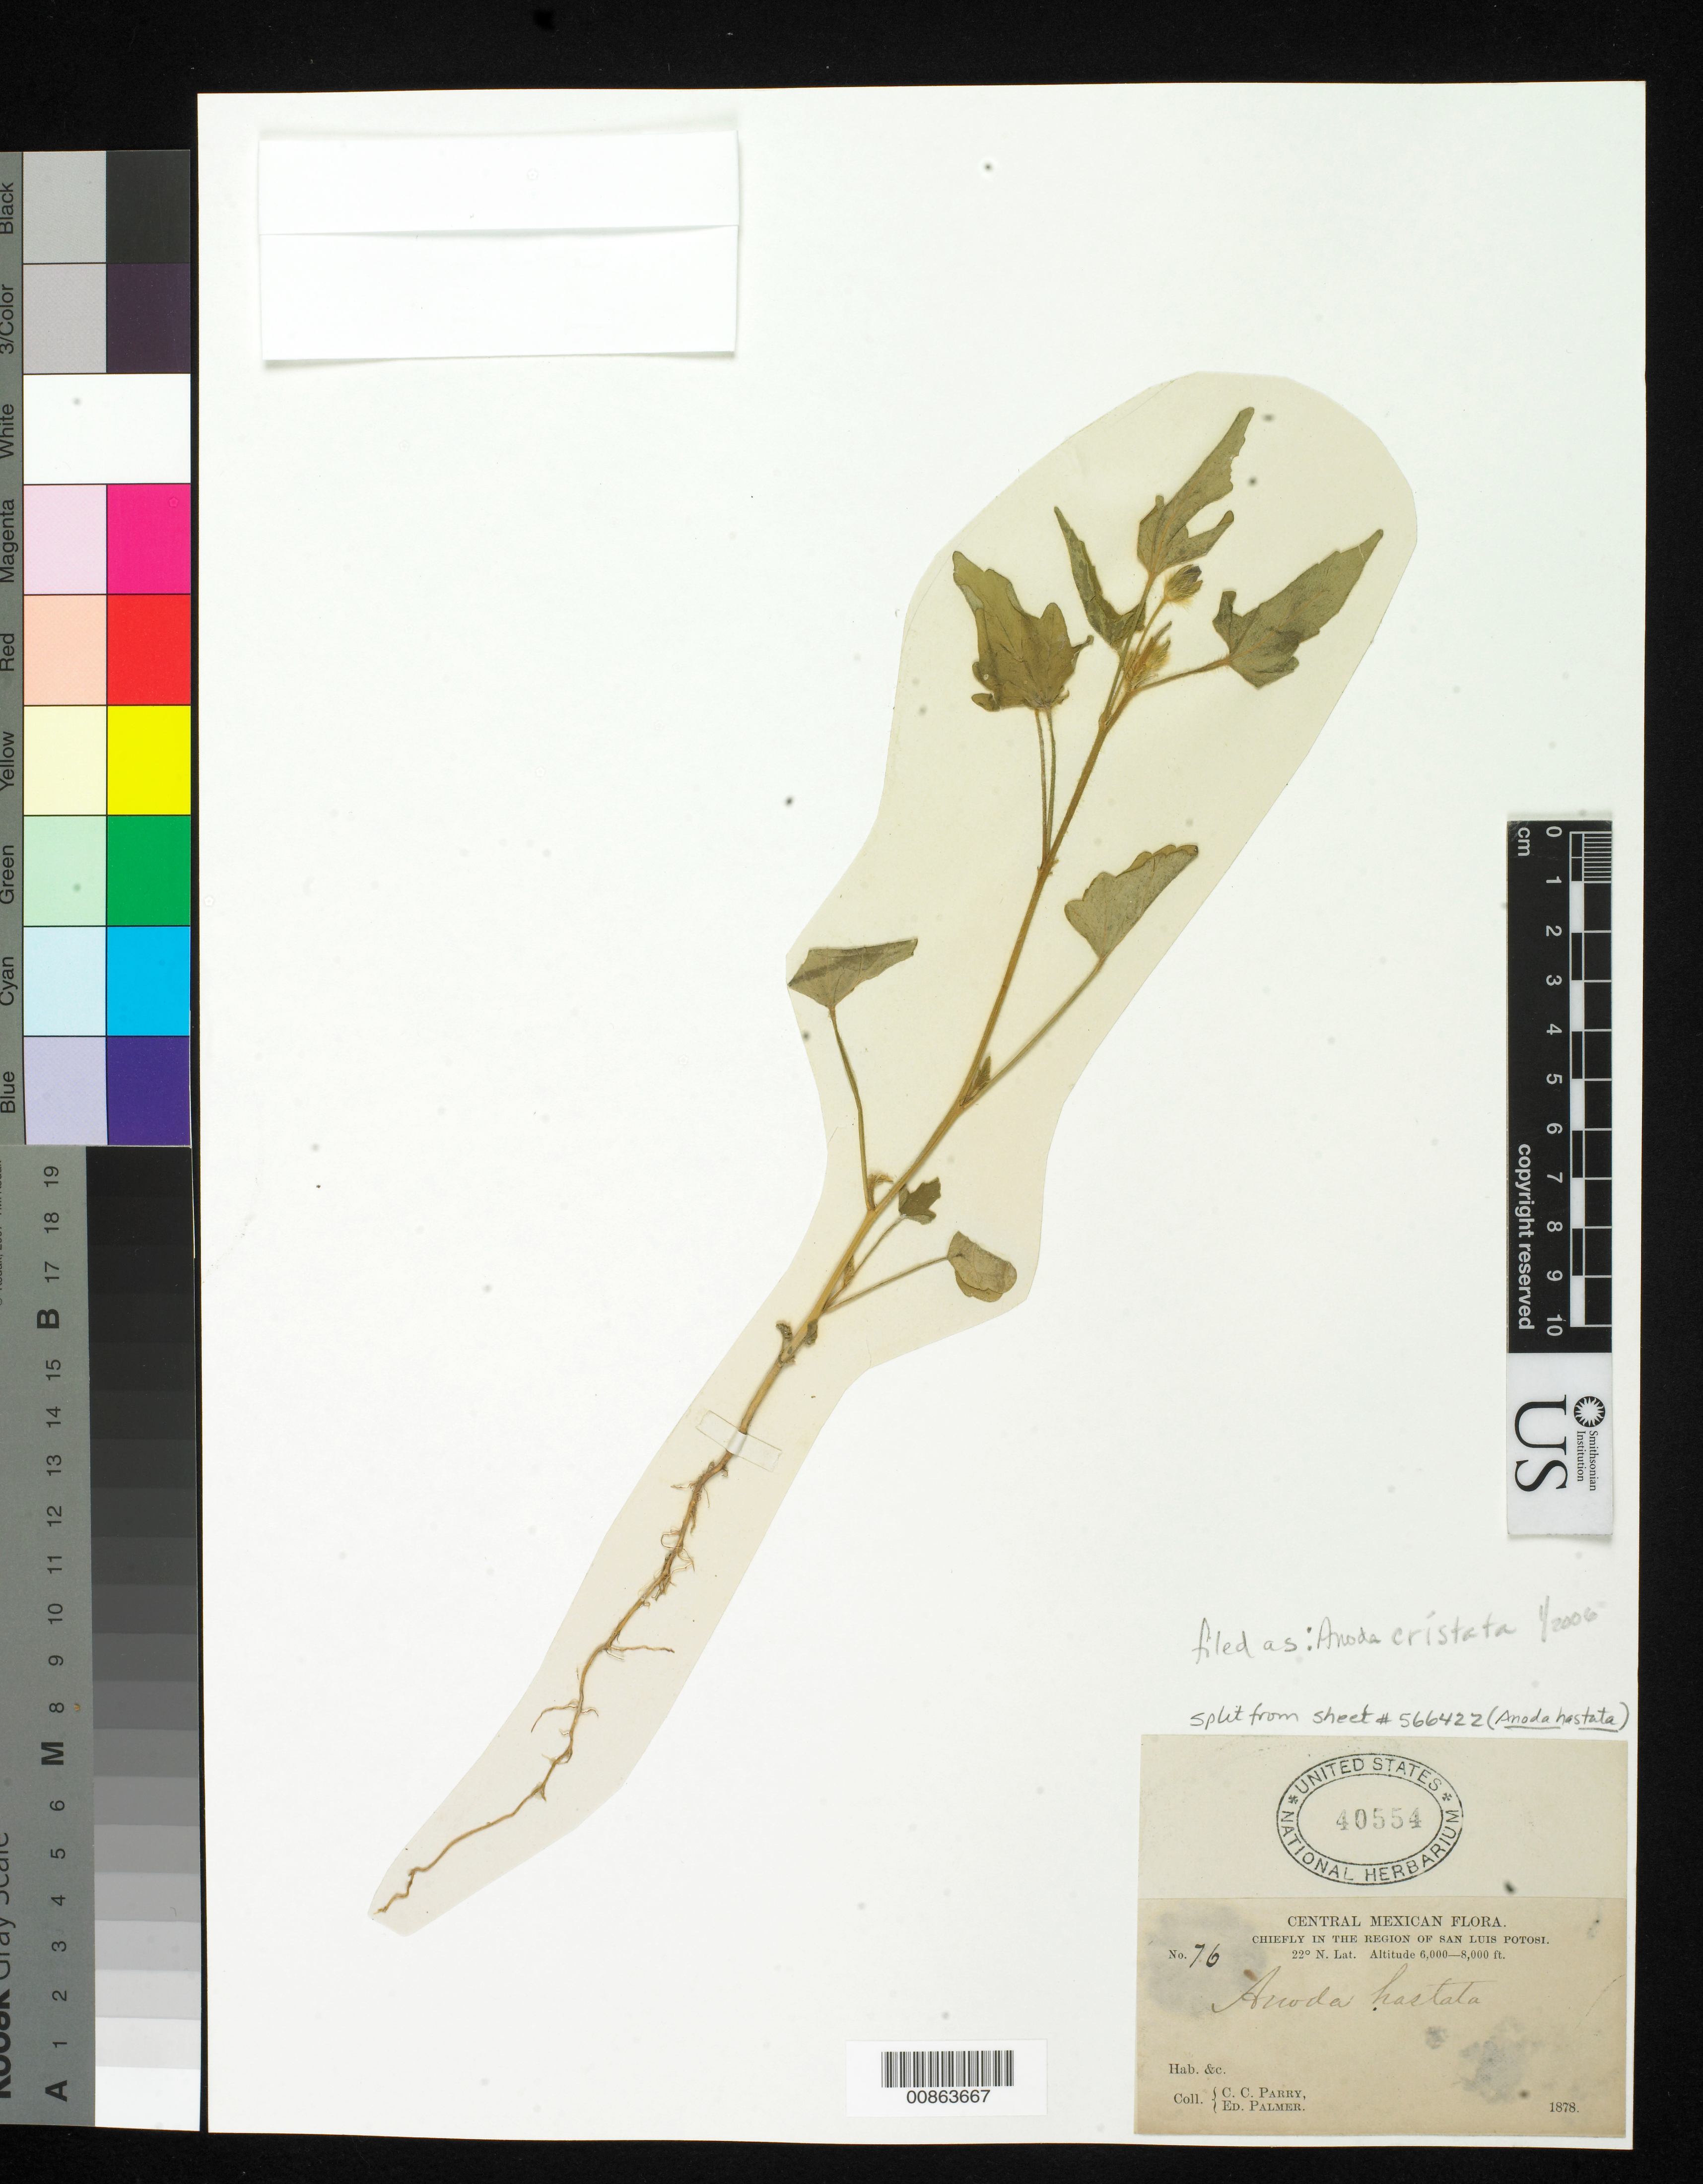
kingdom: Plantae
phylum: Tracheophyta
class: Magnoliopsida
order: Malvales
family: Malvaceae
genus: Anoda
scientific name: Anoda cristata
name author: (L.) Schltdl.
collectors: C. C. Parry & E. Palmer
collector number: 76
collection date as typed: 1878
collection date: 1878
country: Mexico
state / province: San Luis Potosí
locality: Chiefly in the region of San Luis Potosí,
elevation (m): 1829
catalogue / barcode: US 40554